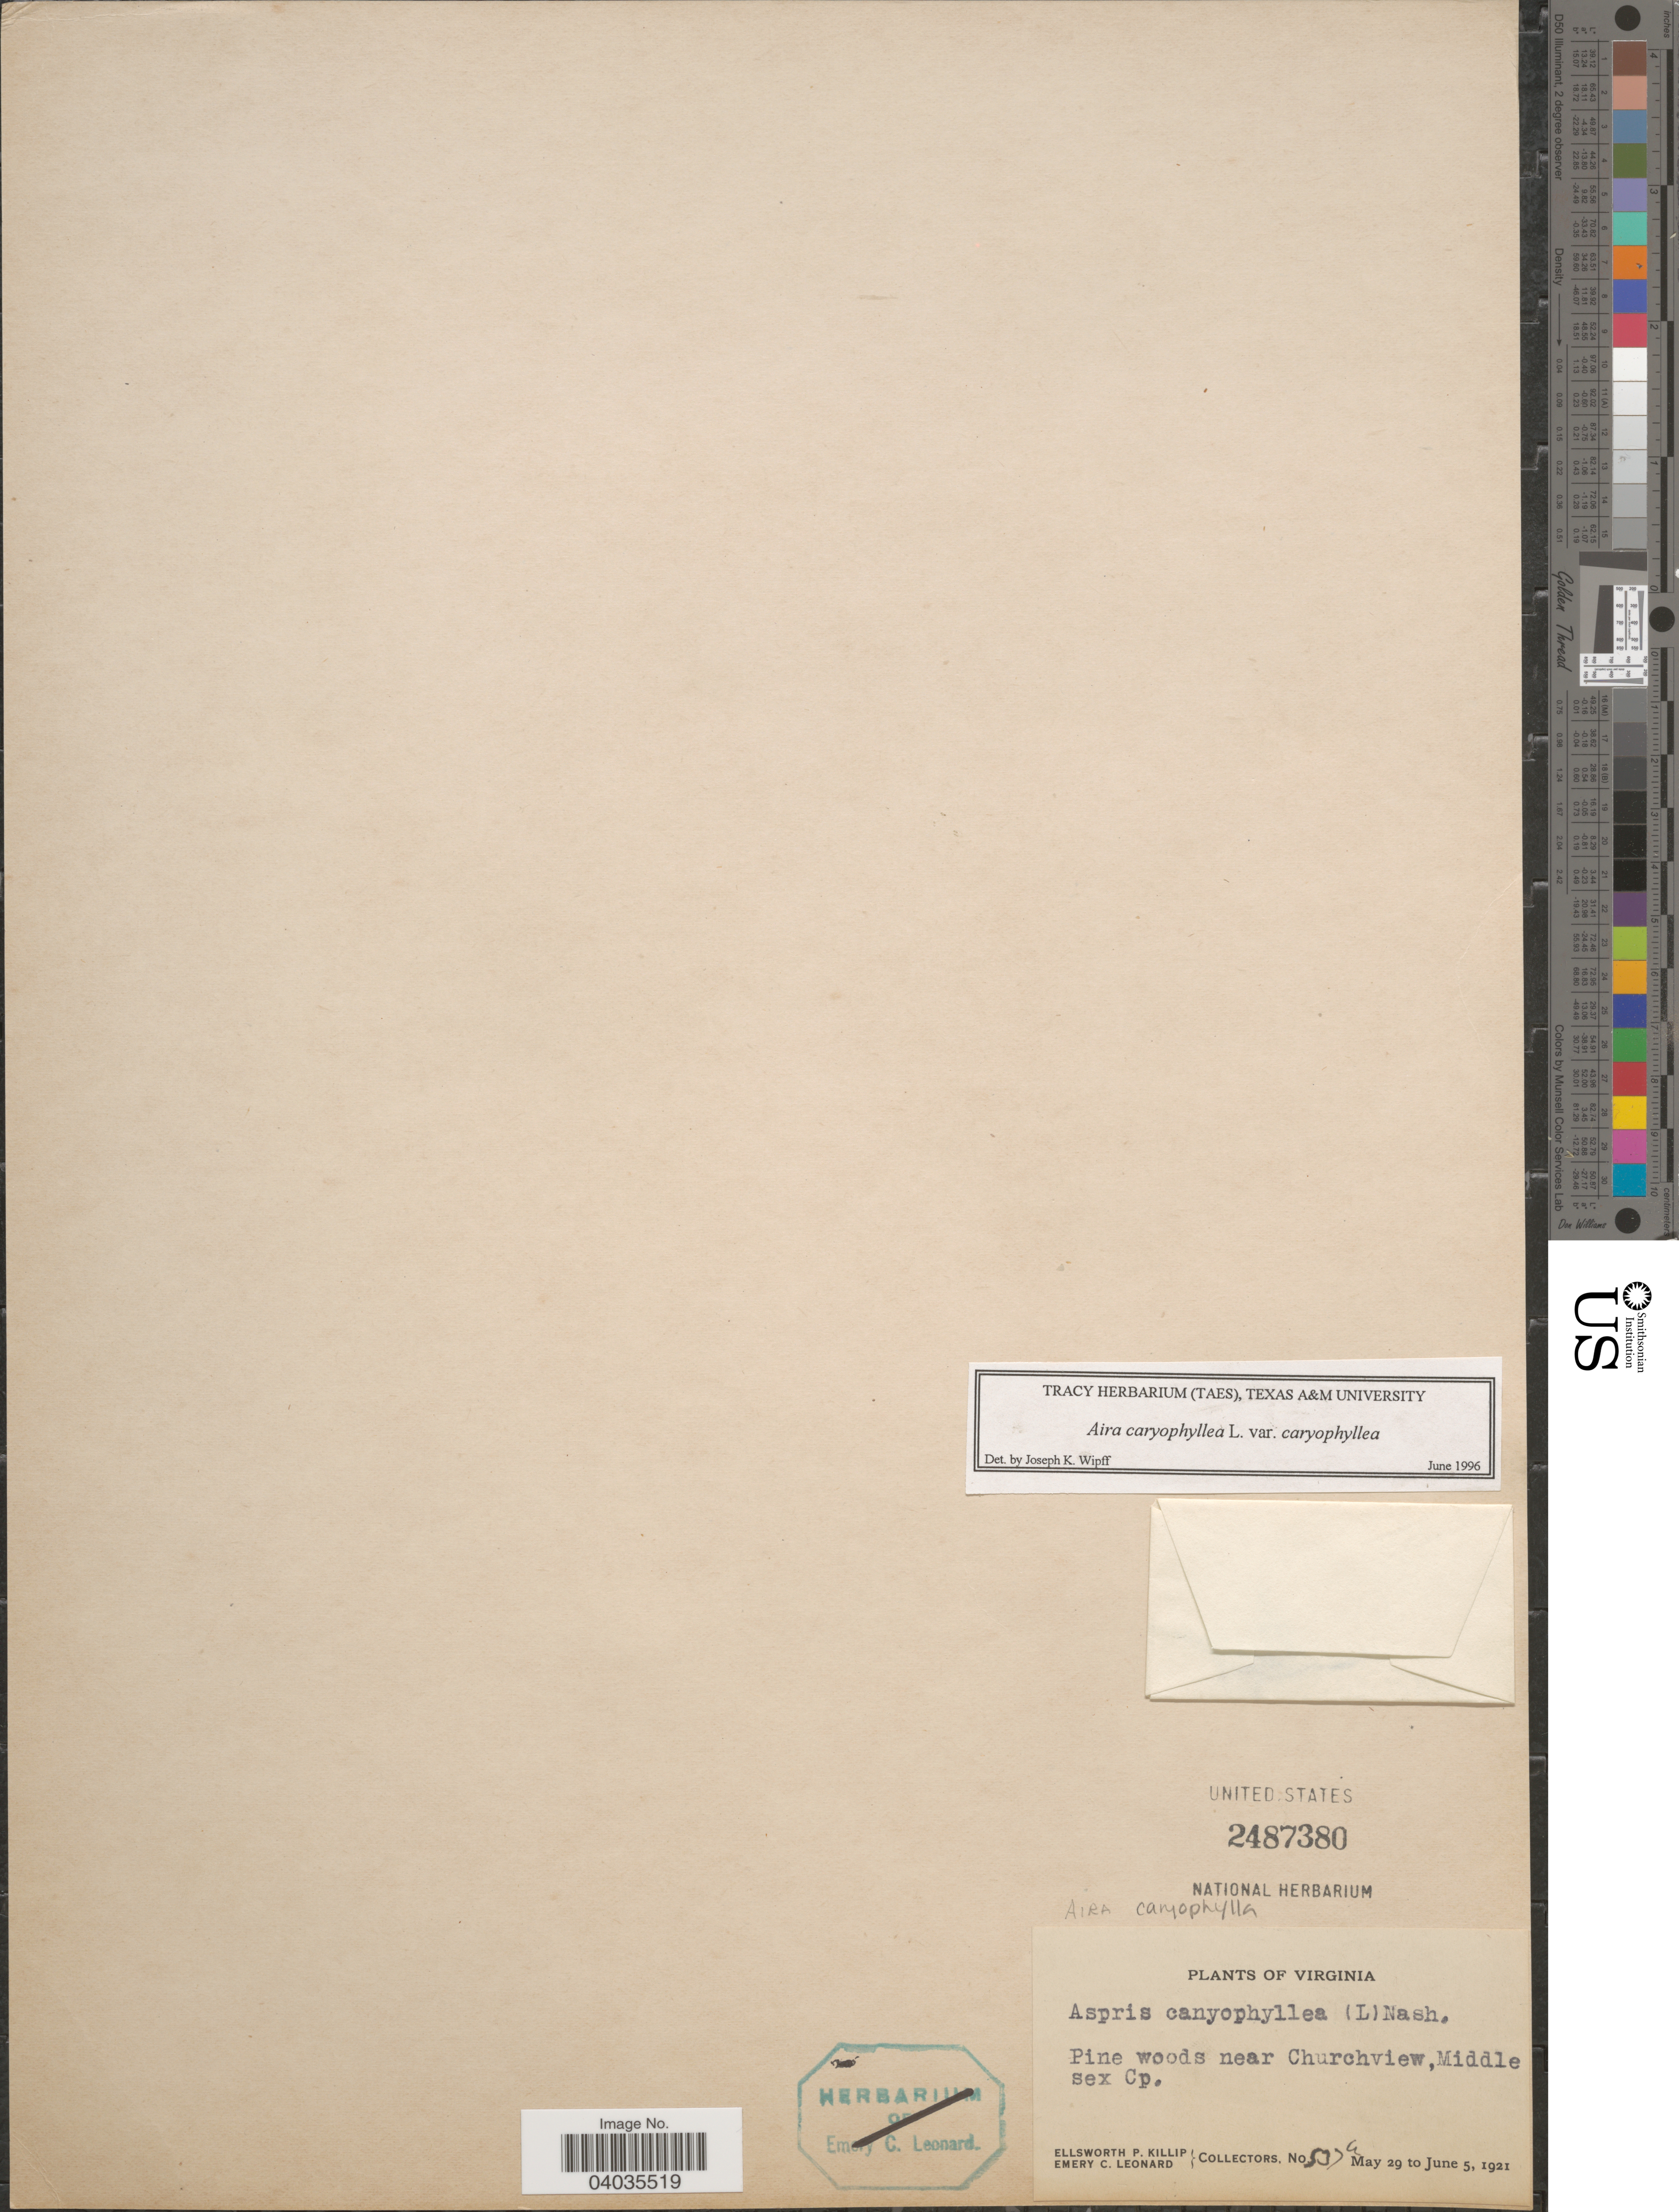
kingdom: Plantae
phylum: Tracheophyta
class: Liliopsida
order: Poales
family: Poaceae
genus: Aira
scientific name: Aira caryophyllea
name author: L.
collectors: E. P. Killip & E. C. Leonard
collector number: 537a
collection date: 1921-05-29/1921-06-05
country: United States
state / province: Virginia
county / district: Middlesex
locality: Pine woods near Churchview,Middlesex Cp.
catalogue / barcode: US 2487380